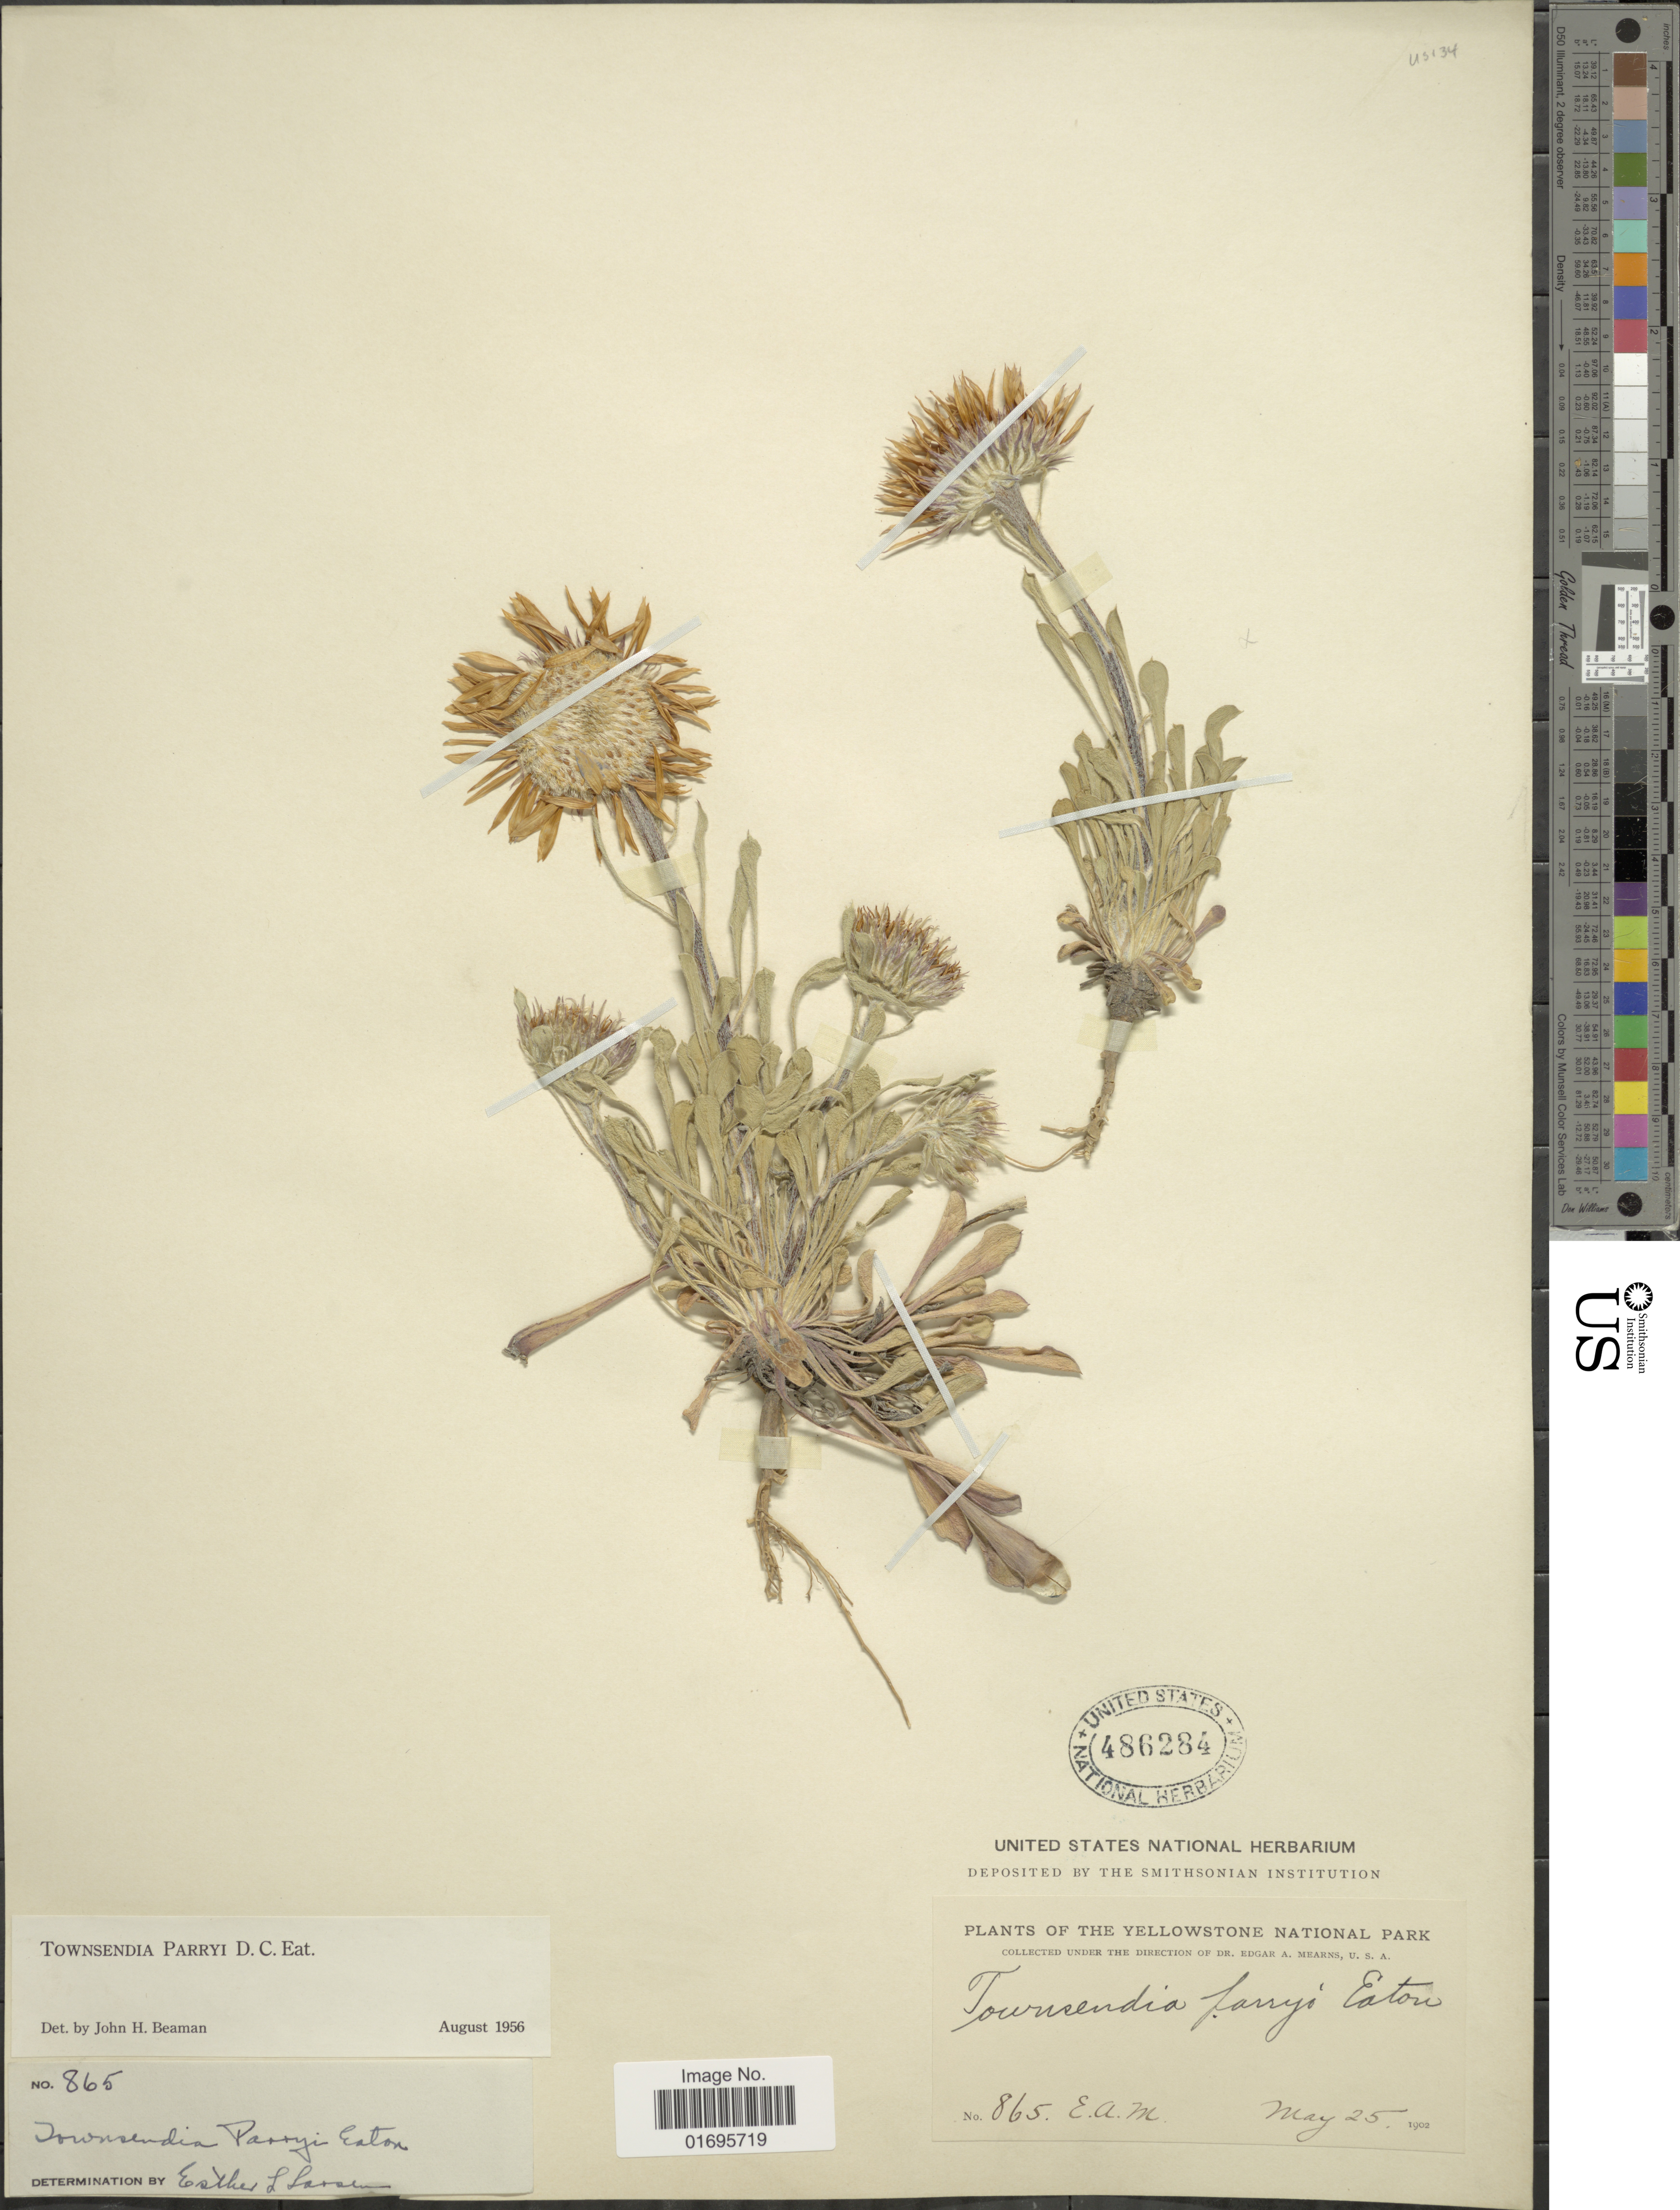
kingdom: Plantae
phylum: Tracheophyta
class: Magnoliopsida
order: Asterales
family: Asteraceae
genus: Townsendia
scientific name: Townsendia parryi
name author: D.C. Eaton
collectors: E. A. Mearns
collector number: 865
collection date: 1902-05-25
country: United States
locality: Yellowstone National Park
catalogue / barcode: US 486284